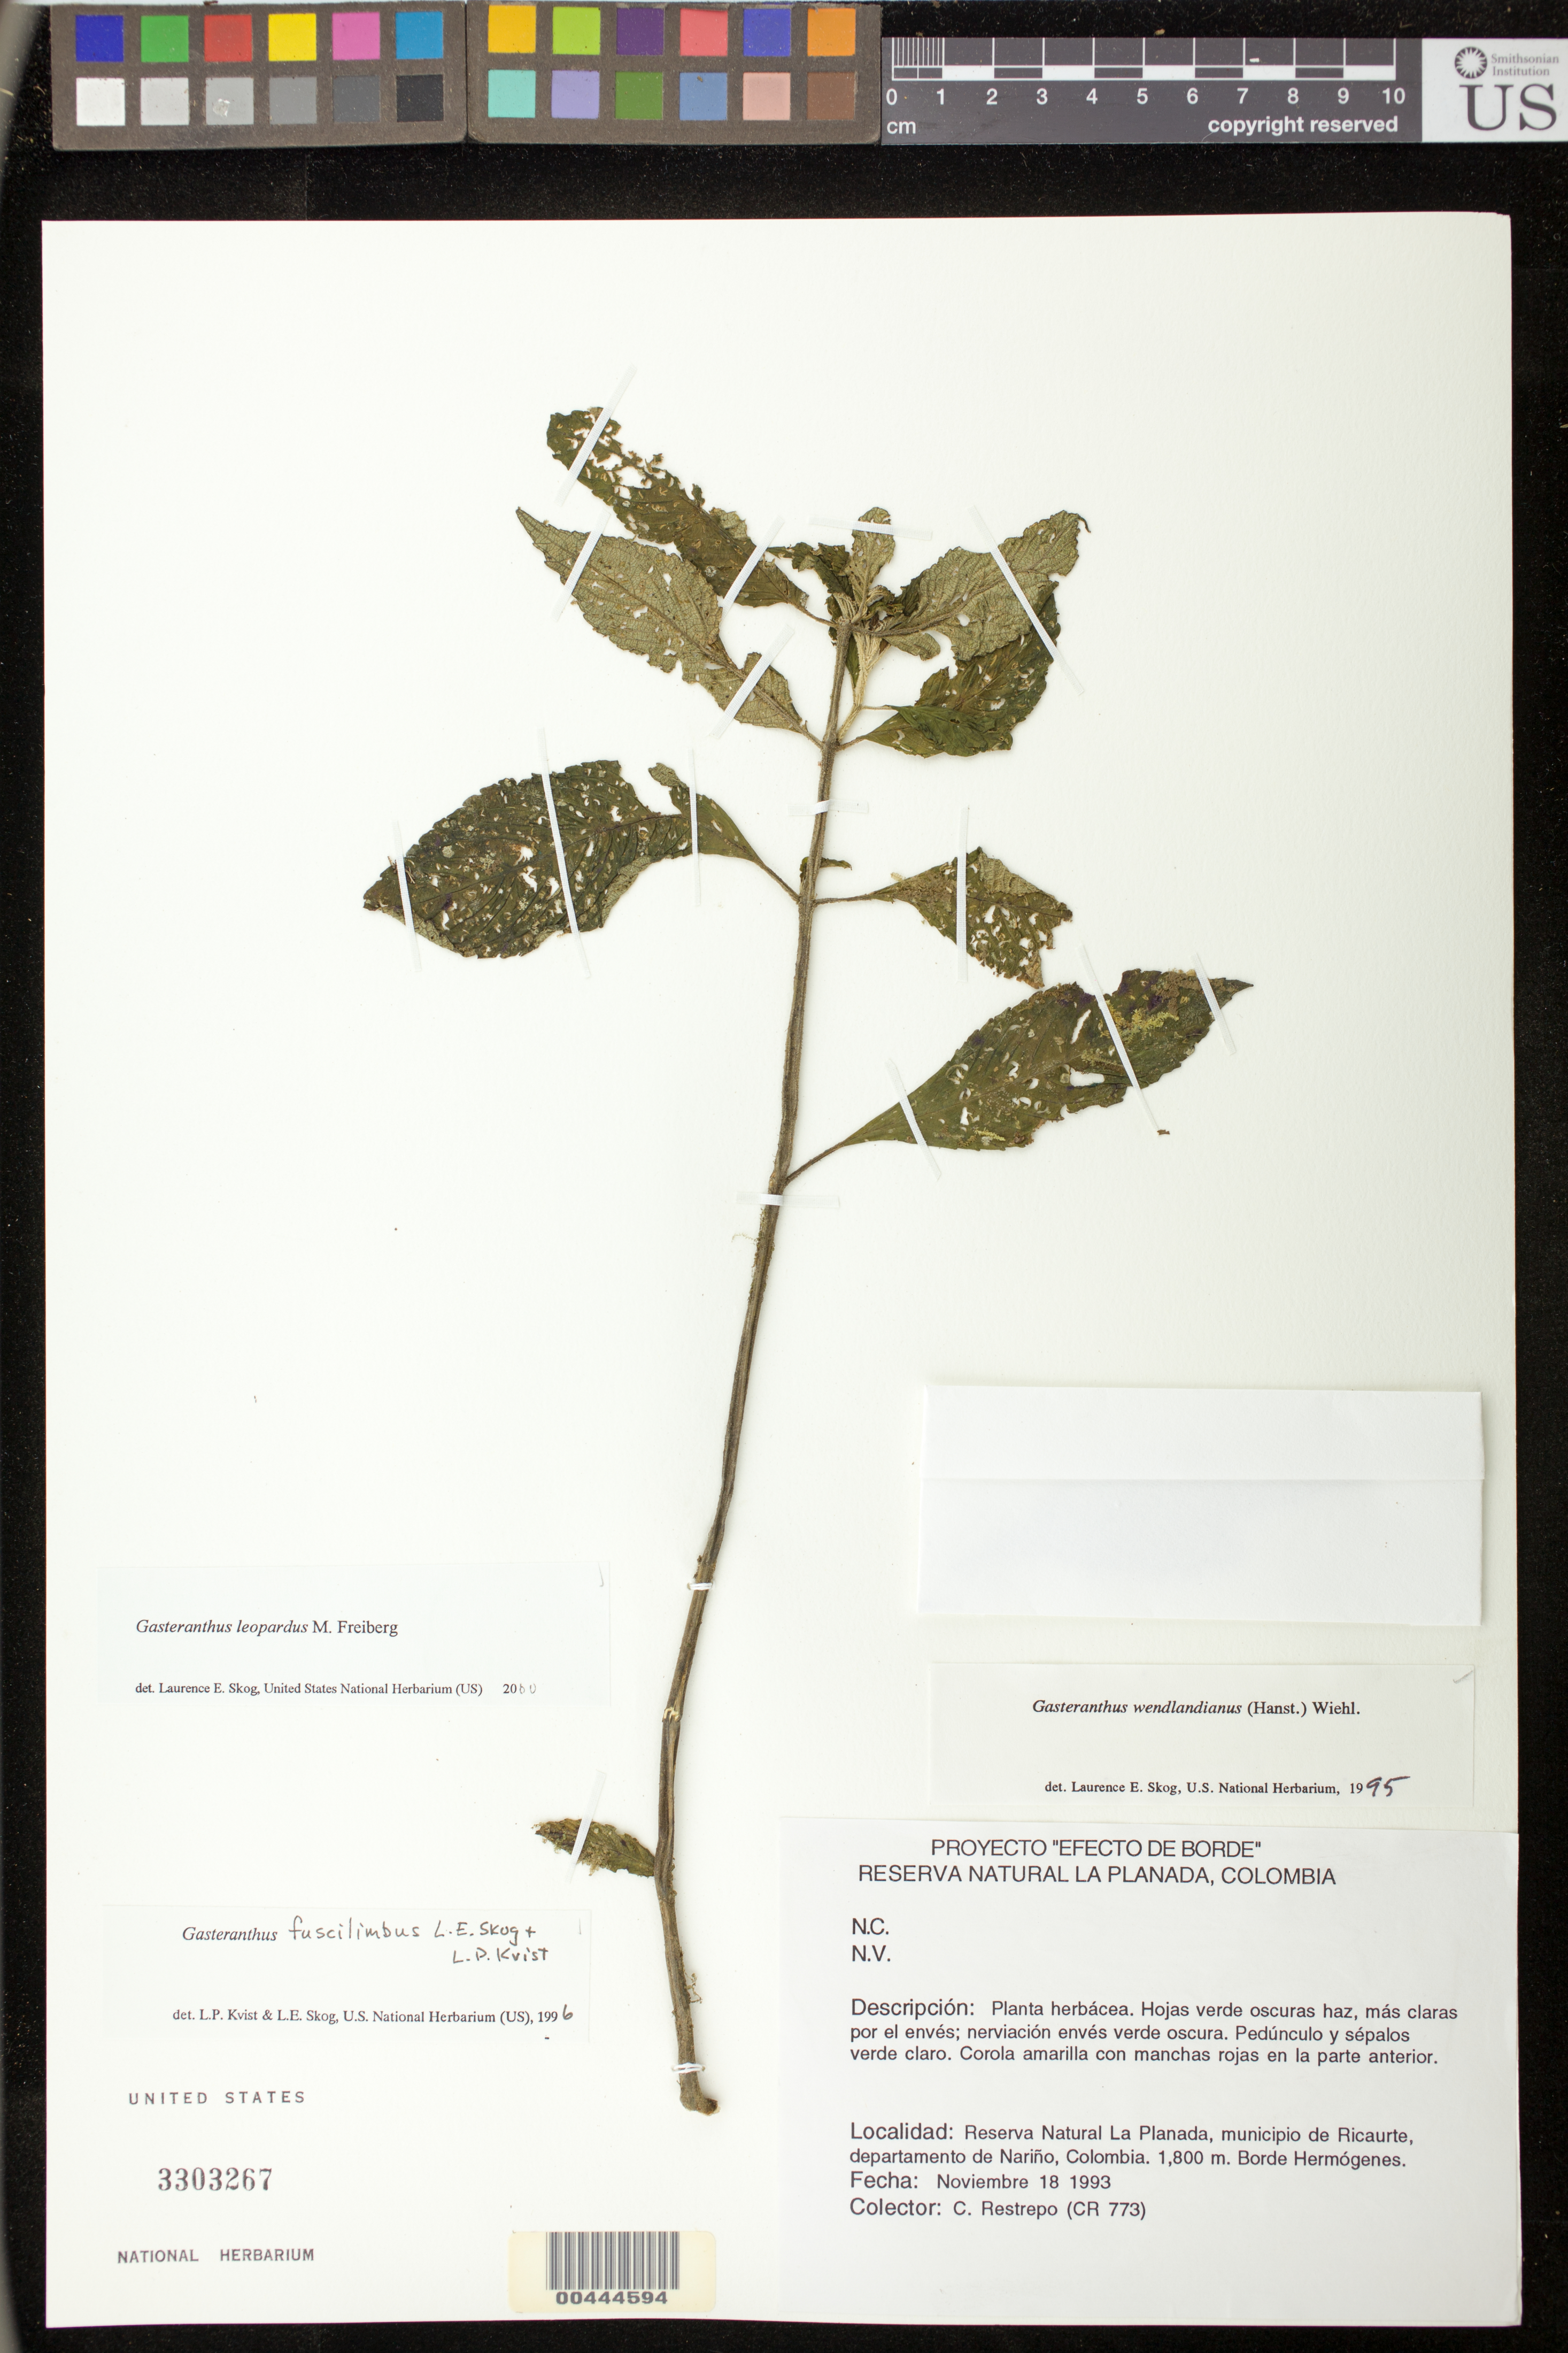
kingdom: Plantae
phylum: Tracheophyta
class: Magnoliopsida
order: Lamiales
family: Gesneriaceae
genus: Gasteranthus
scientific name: Gasteranthus leopardus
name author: M. Freiberg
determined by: Skog, Laurence E.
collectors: C. Restrepo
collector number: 773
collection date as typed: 18 Nov 1993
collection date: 1993-11-18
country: Colombia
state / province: Nariño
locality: Mpio. de Ricaurte, Reserva Natural La Planada, Borde Hermógenes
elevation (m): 1800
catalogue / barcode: US 3303267